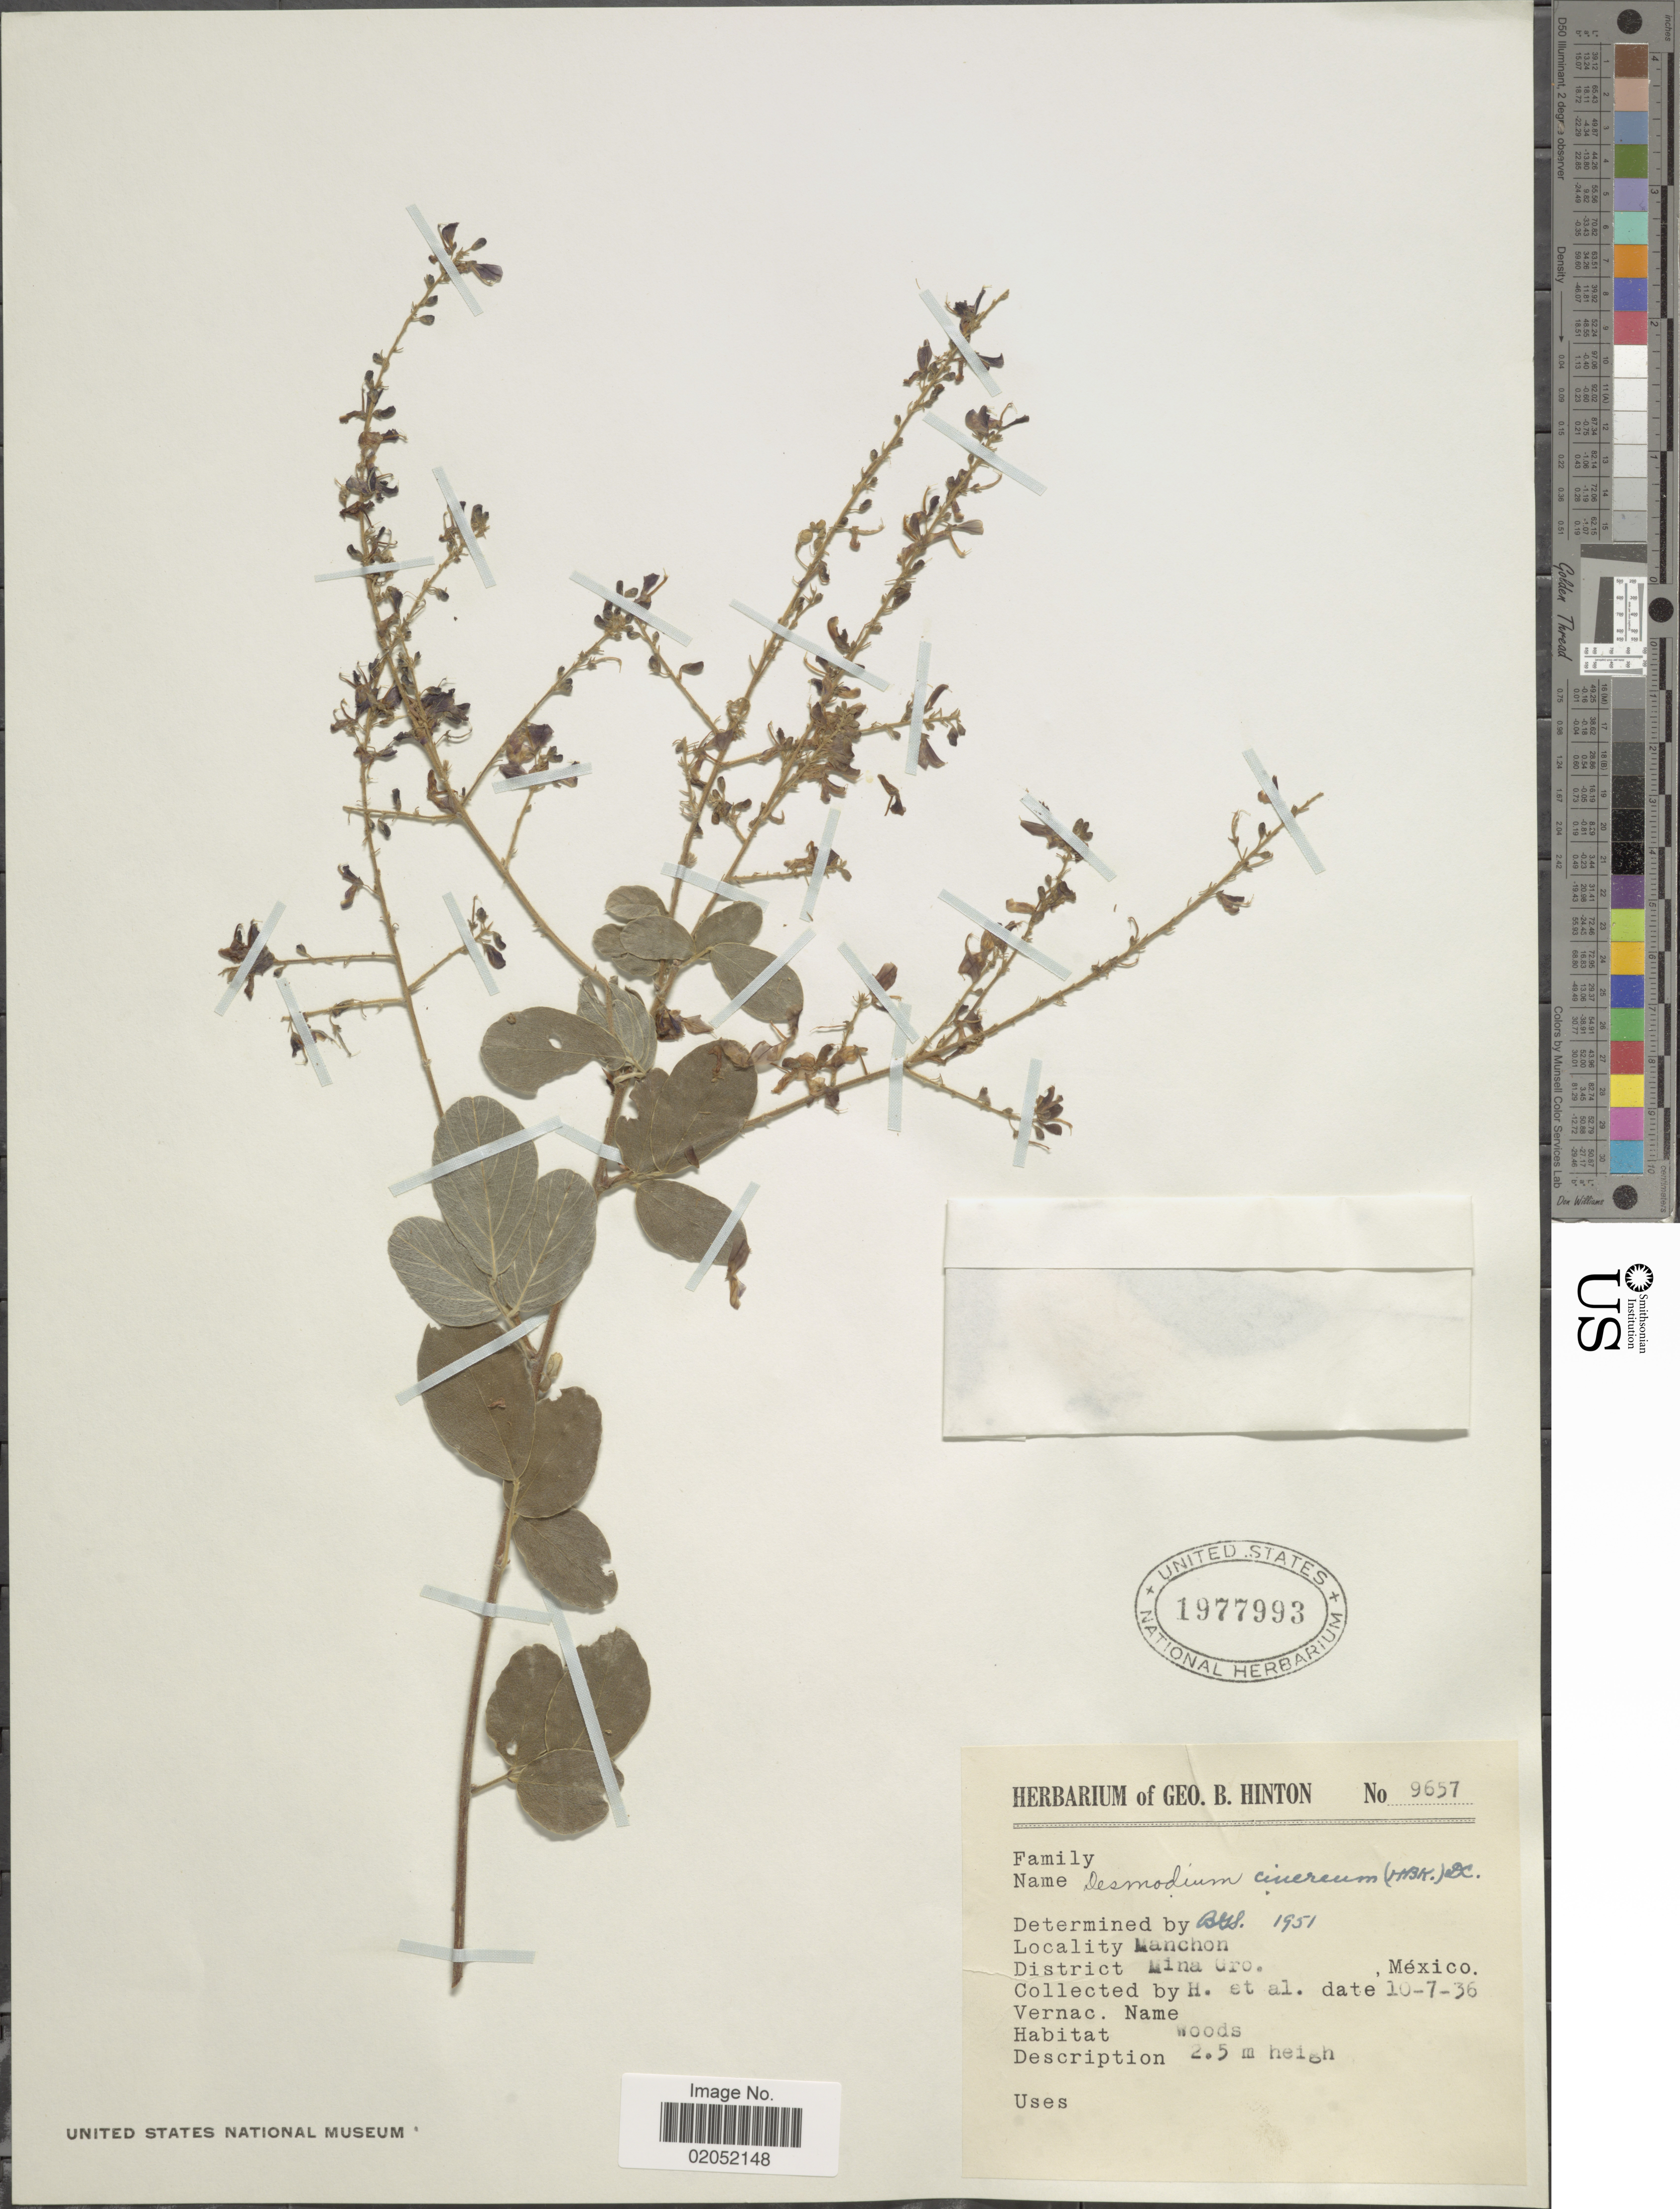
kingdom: Plantae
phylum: Tracheophyta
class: Magnoliopsida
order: Fabales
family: Fabaceae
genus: Desmodium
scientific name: Desmodium cinereum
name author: (Kunth) DC.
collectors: G. B. Hinton & et al.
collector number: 9657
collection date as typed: Transcribed d/m/y: 7/10/36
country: Mexico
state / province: Guerrero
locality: Manchon, District Mina Gro.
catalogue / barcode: US 1977993